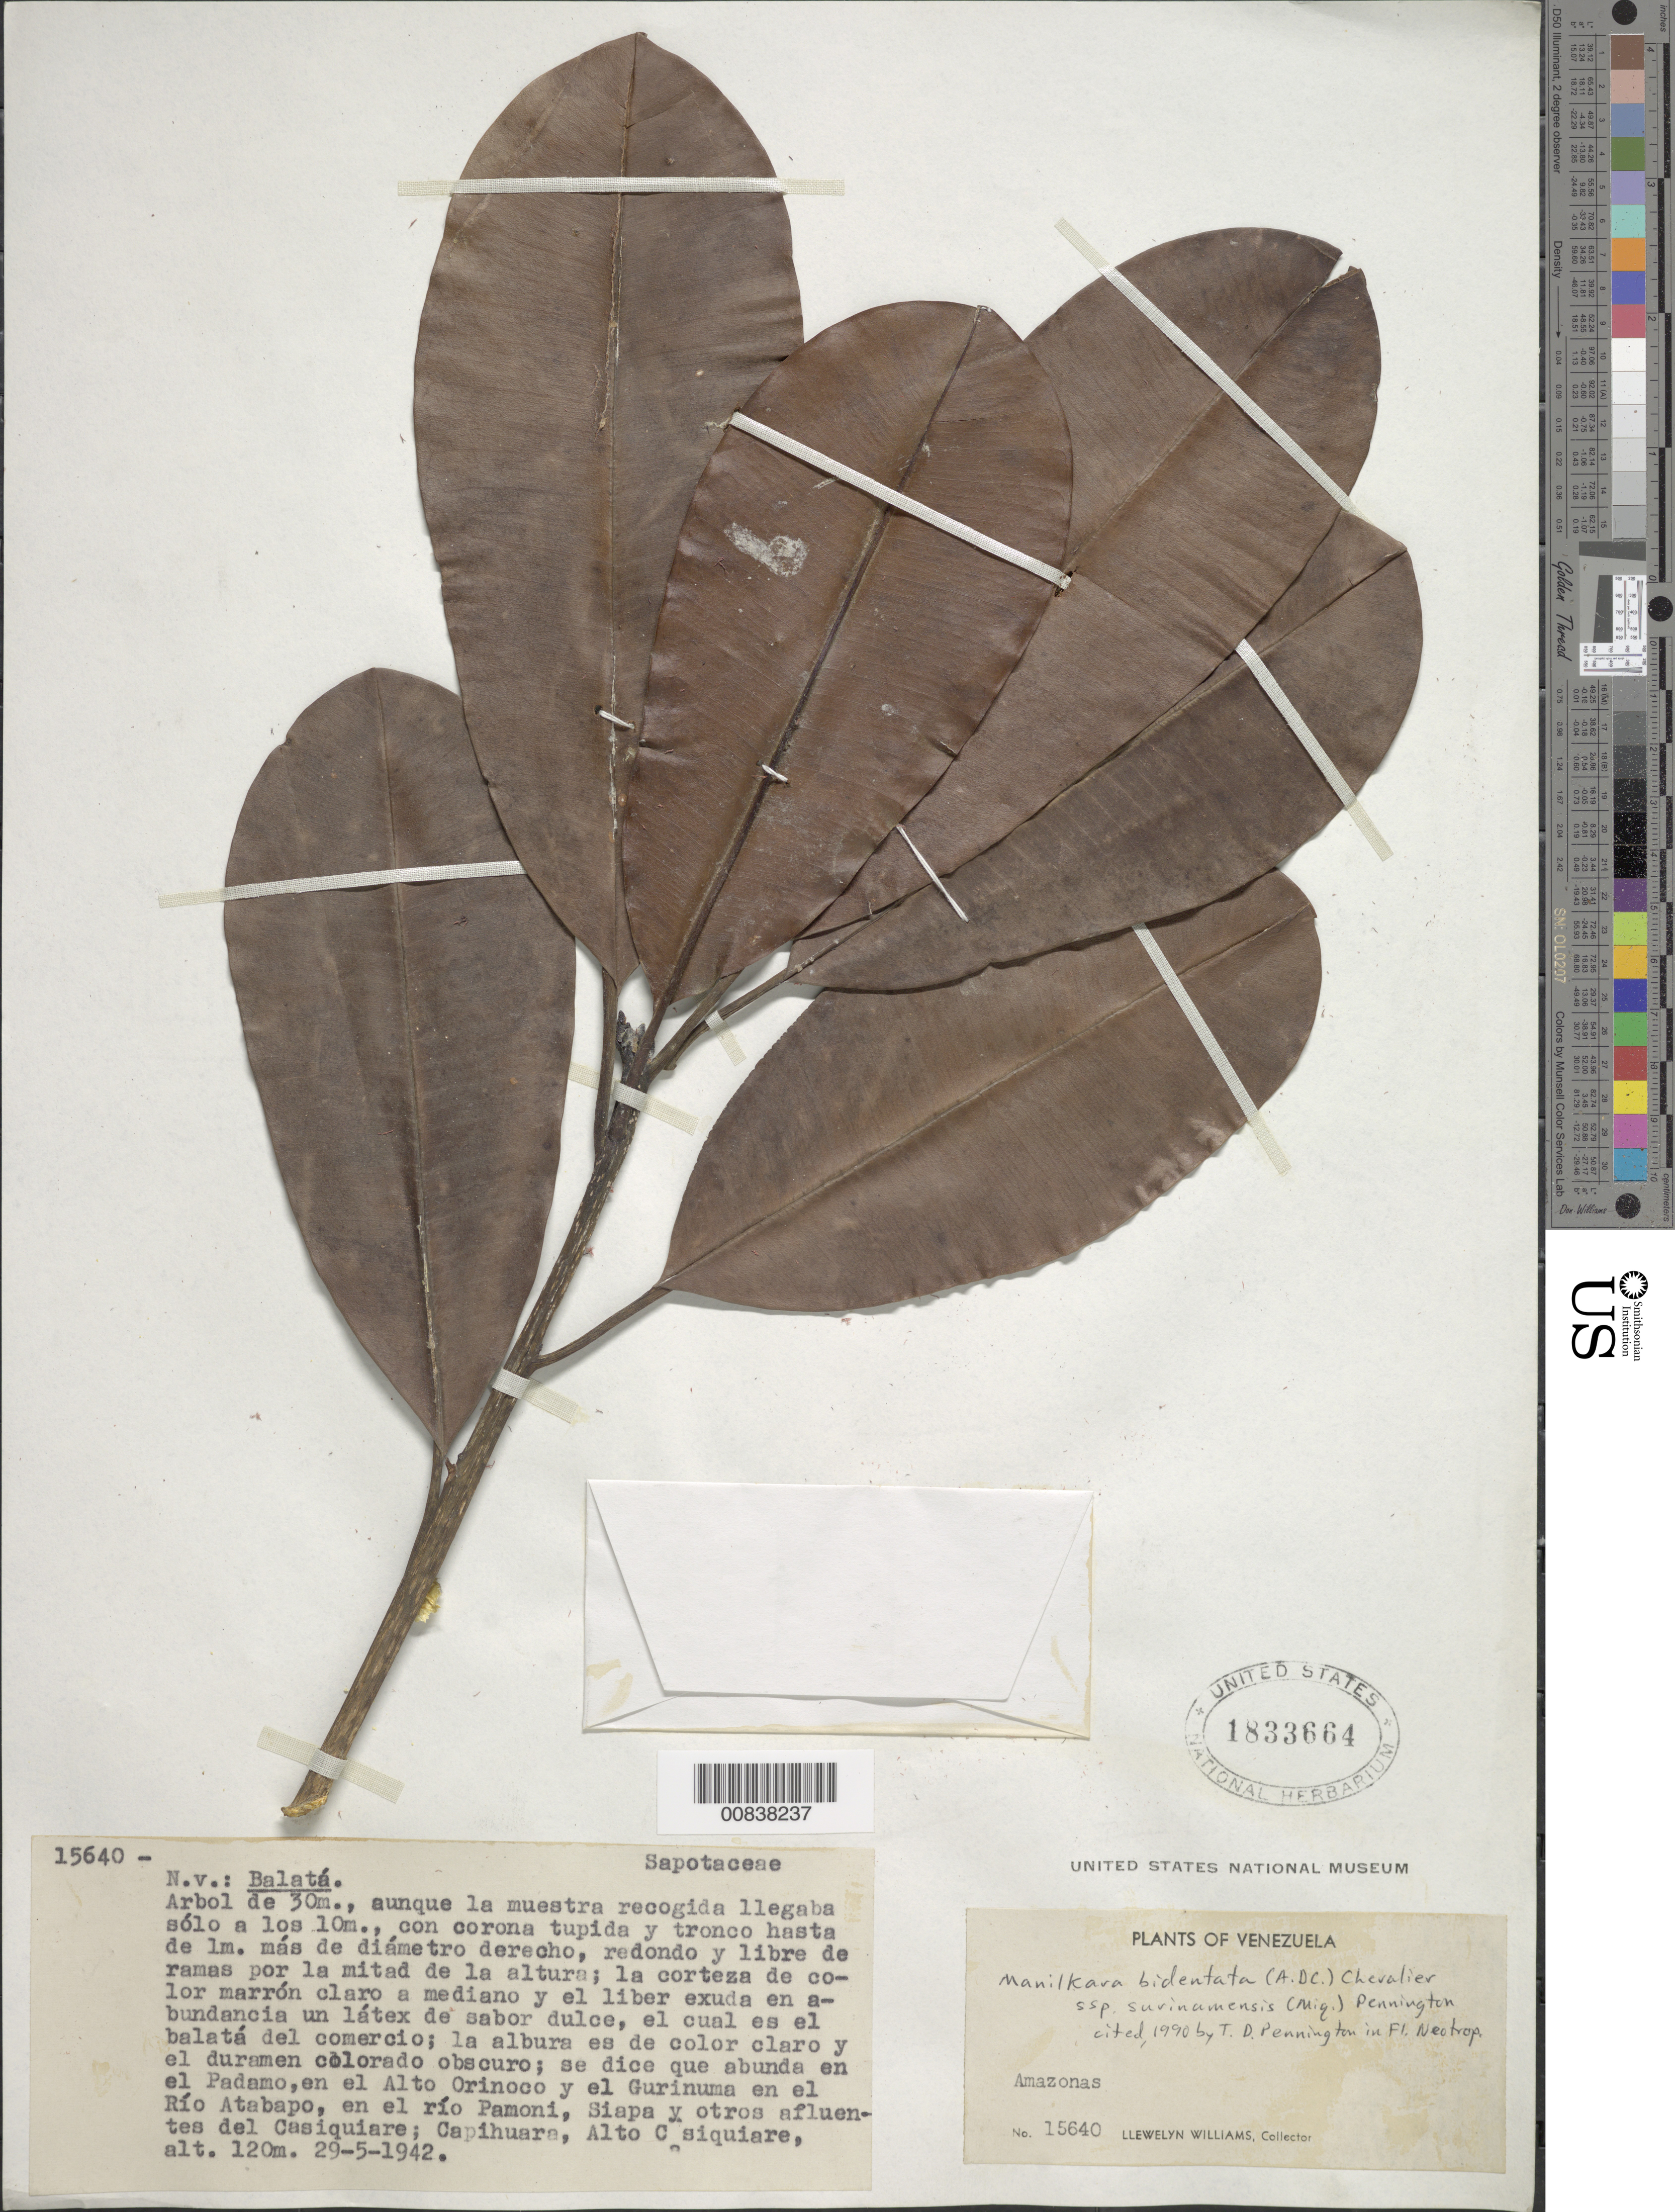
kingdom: Plantae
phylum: Tracheophyta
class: Magnoliopsida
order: Ericales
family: Sapotaceae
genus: Manilkara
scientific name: Manilkara bidentata subsp. surinamensis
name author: (Miq.) T.D. Penn.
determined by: Pennington, T. D., (K)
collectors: Ll. Williams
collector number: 15640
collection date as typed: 29-May-42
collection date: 1942-05-29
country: Venezuela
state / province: Amazonas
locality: Capihuara, Alto Casiquiare; el Padamo, en el Alto Orinoco y el Gurinuma en el Rio Atabapo, en el rio Pamoni, Siapa y otros aflutentes del Casiquiare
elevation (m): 120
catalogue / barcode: US 1833664